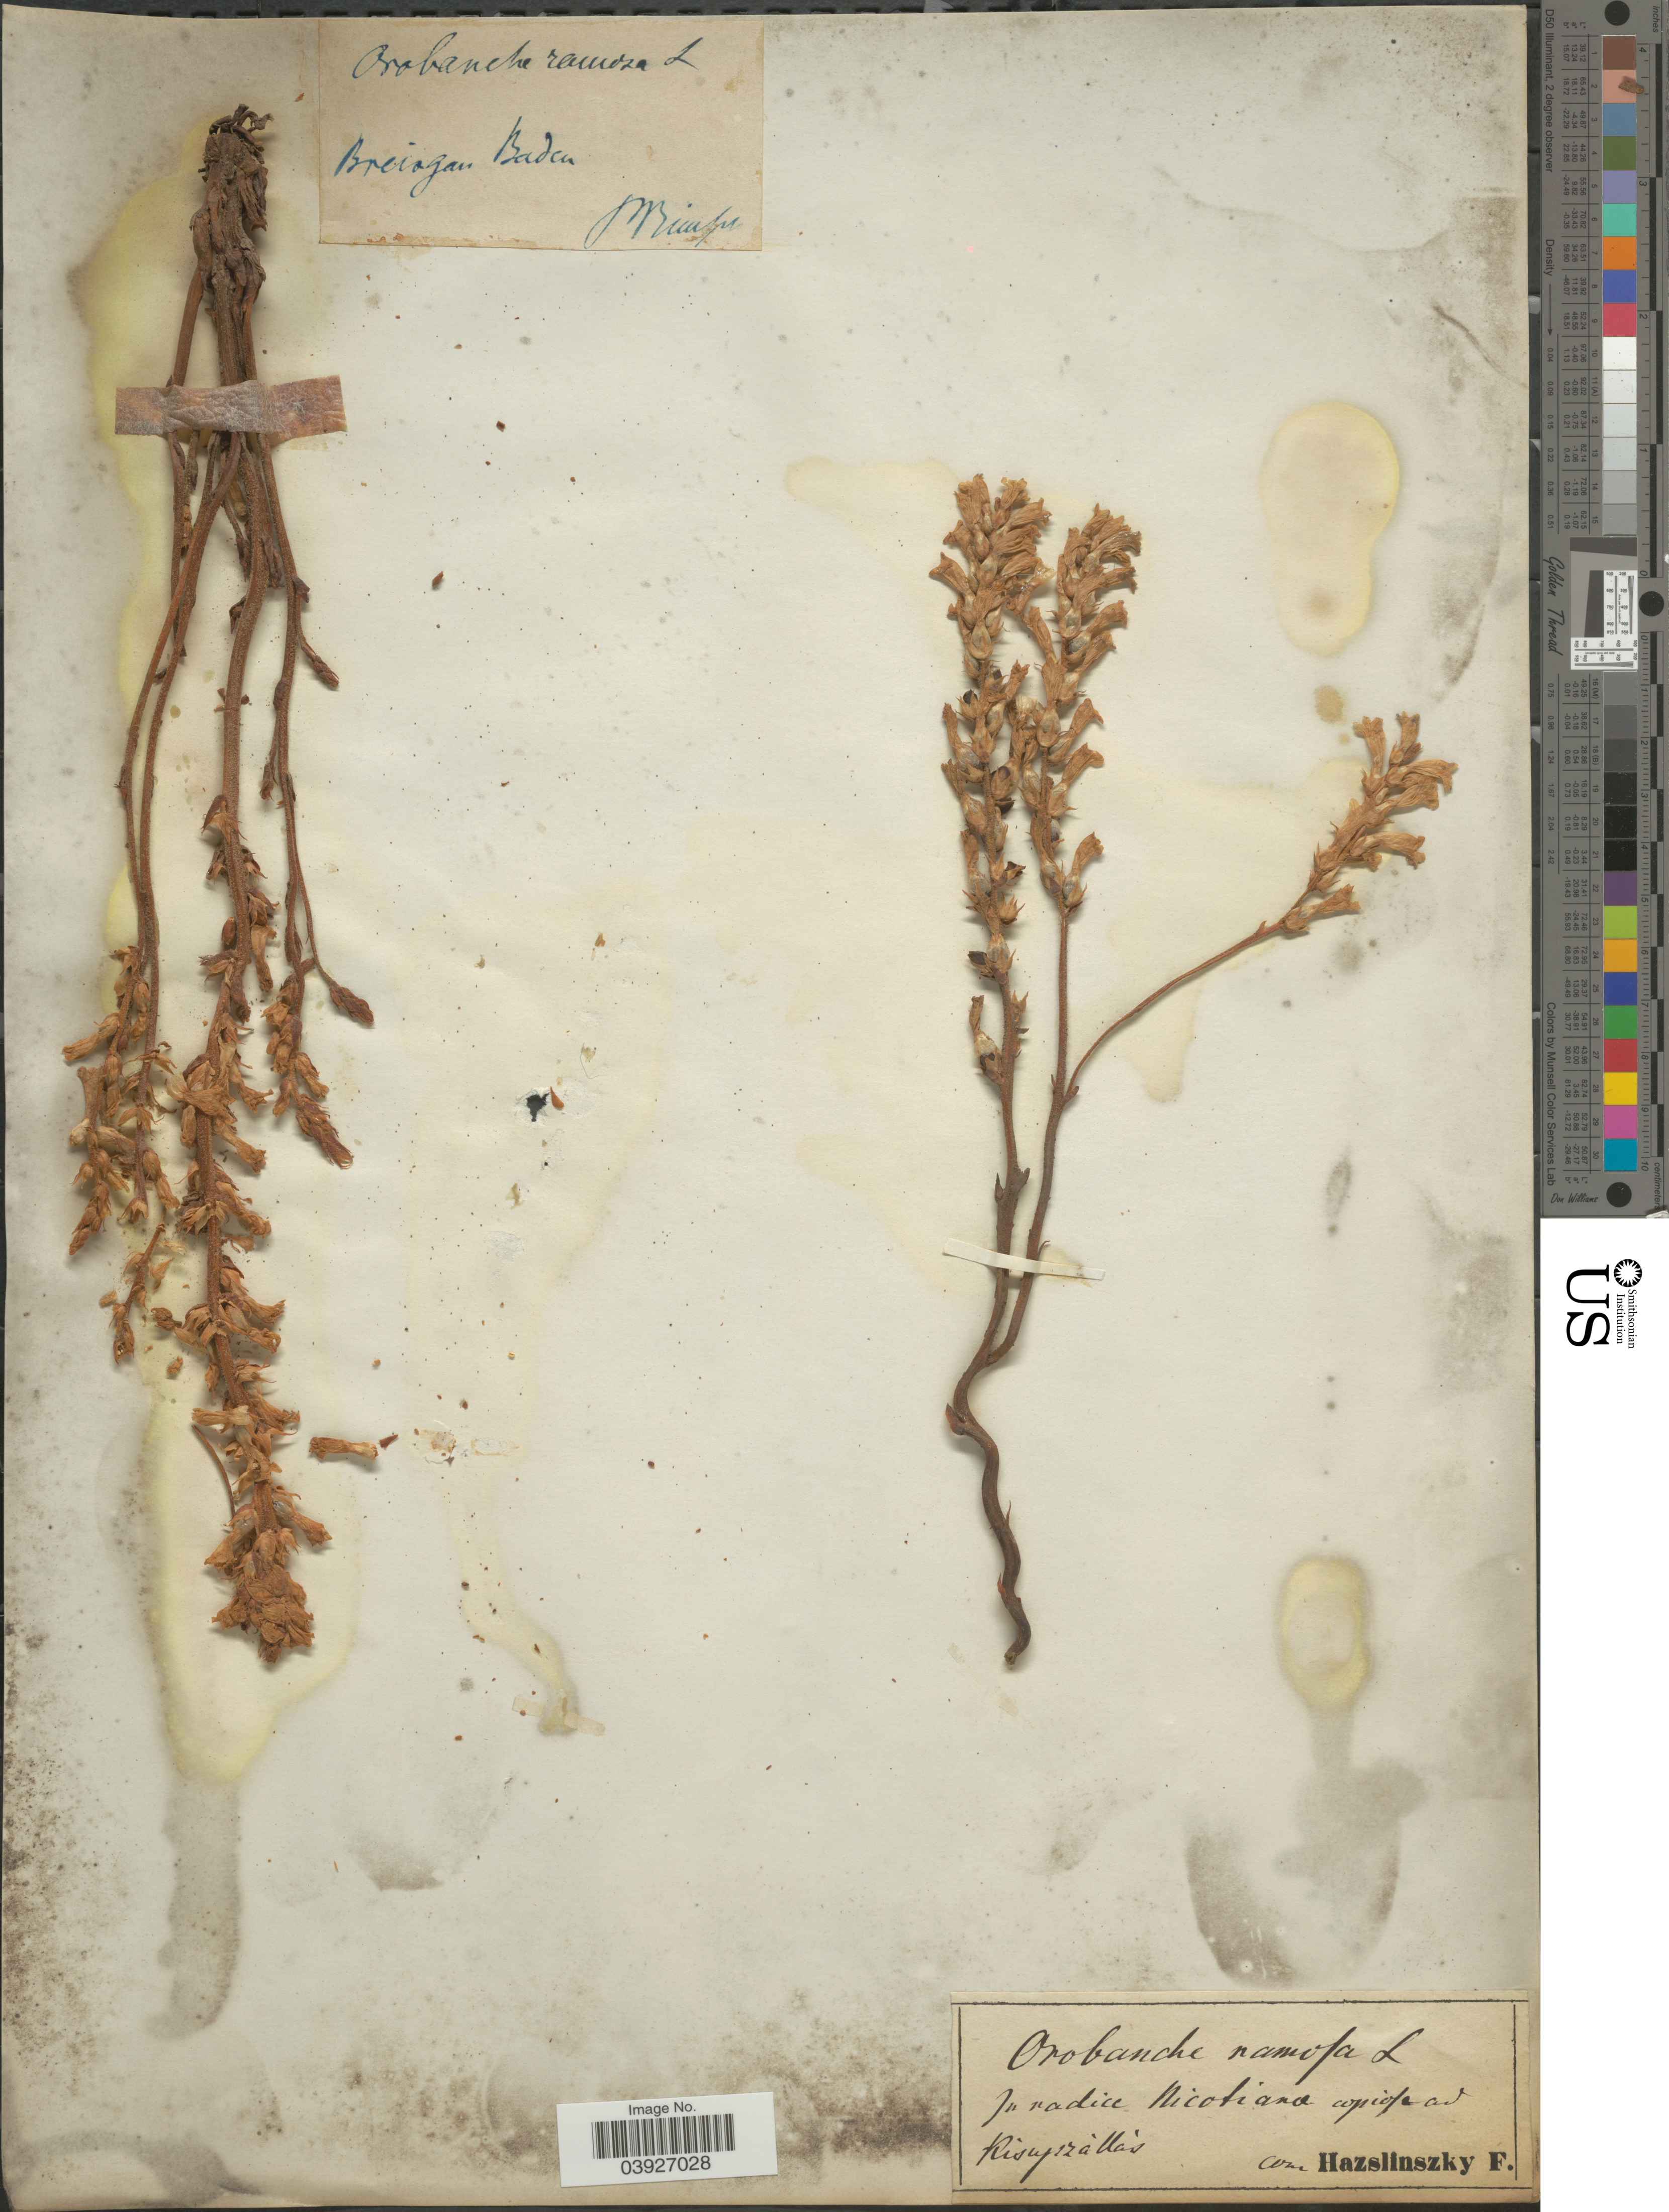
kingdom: Plantae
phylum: Tracheophyta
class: Magnoliopsida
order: Lamiales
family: Orobanchaceae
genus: Orobanche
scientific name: Orobanche ramosa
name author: L.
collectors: P. Reinsch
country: Germany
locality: Ad Risupzállás [interpreted]. Breisgau Baden.